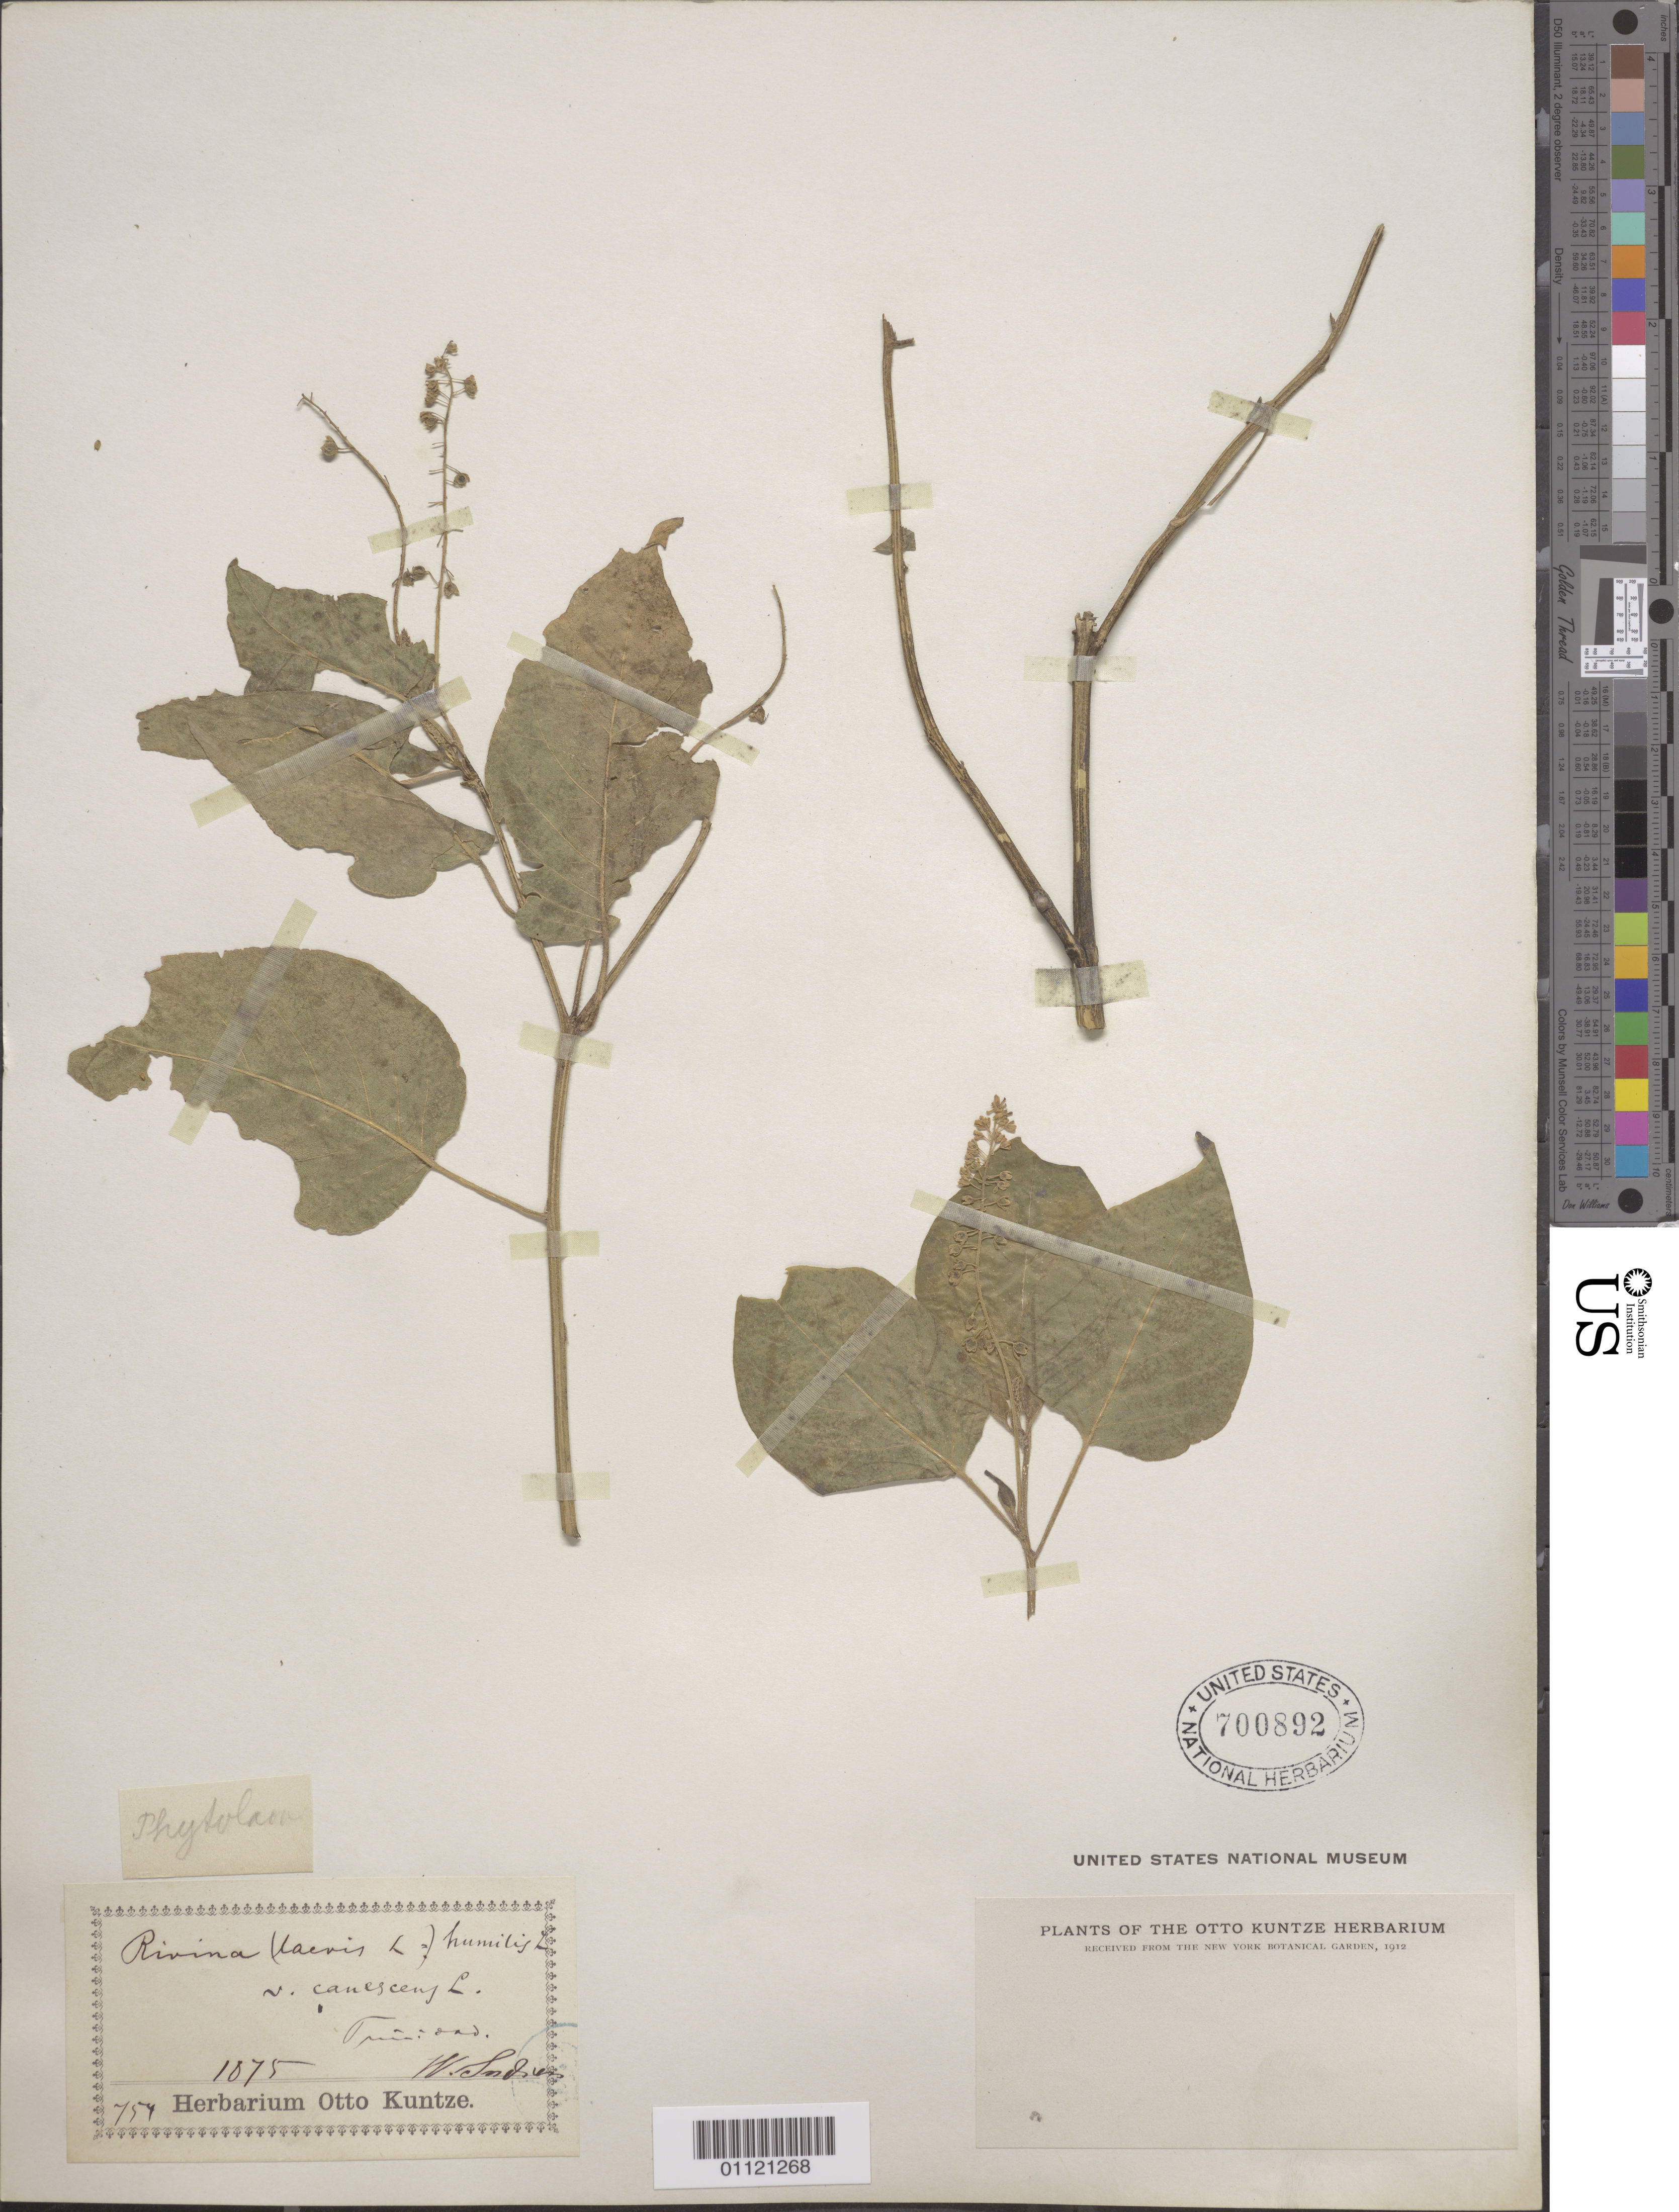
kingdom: Plantae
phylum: Tracheophyta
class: Magnoliopsida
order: Caryophyllales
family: Phytolaccaceae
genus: Rivina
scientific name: Rivina humilis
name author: L.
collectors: ex Herb. O. Kuntze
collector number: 753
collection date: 1875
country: Trinidad and Tobago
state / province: Trinidad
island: Trinidad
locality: Trinidad, W. Indien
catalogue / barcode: US 700892